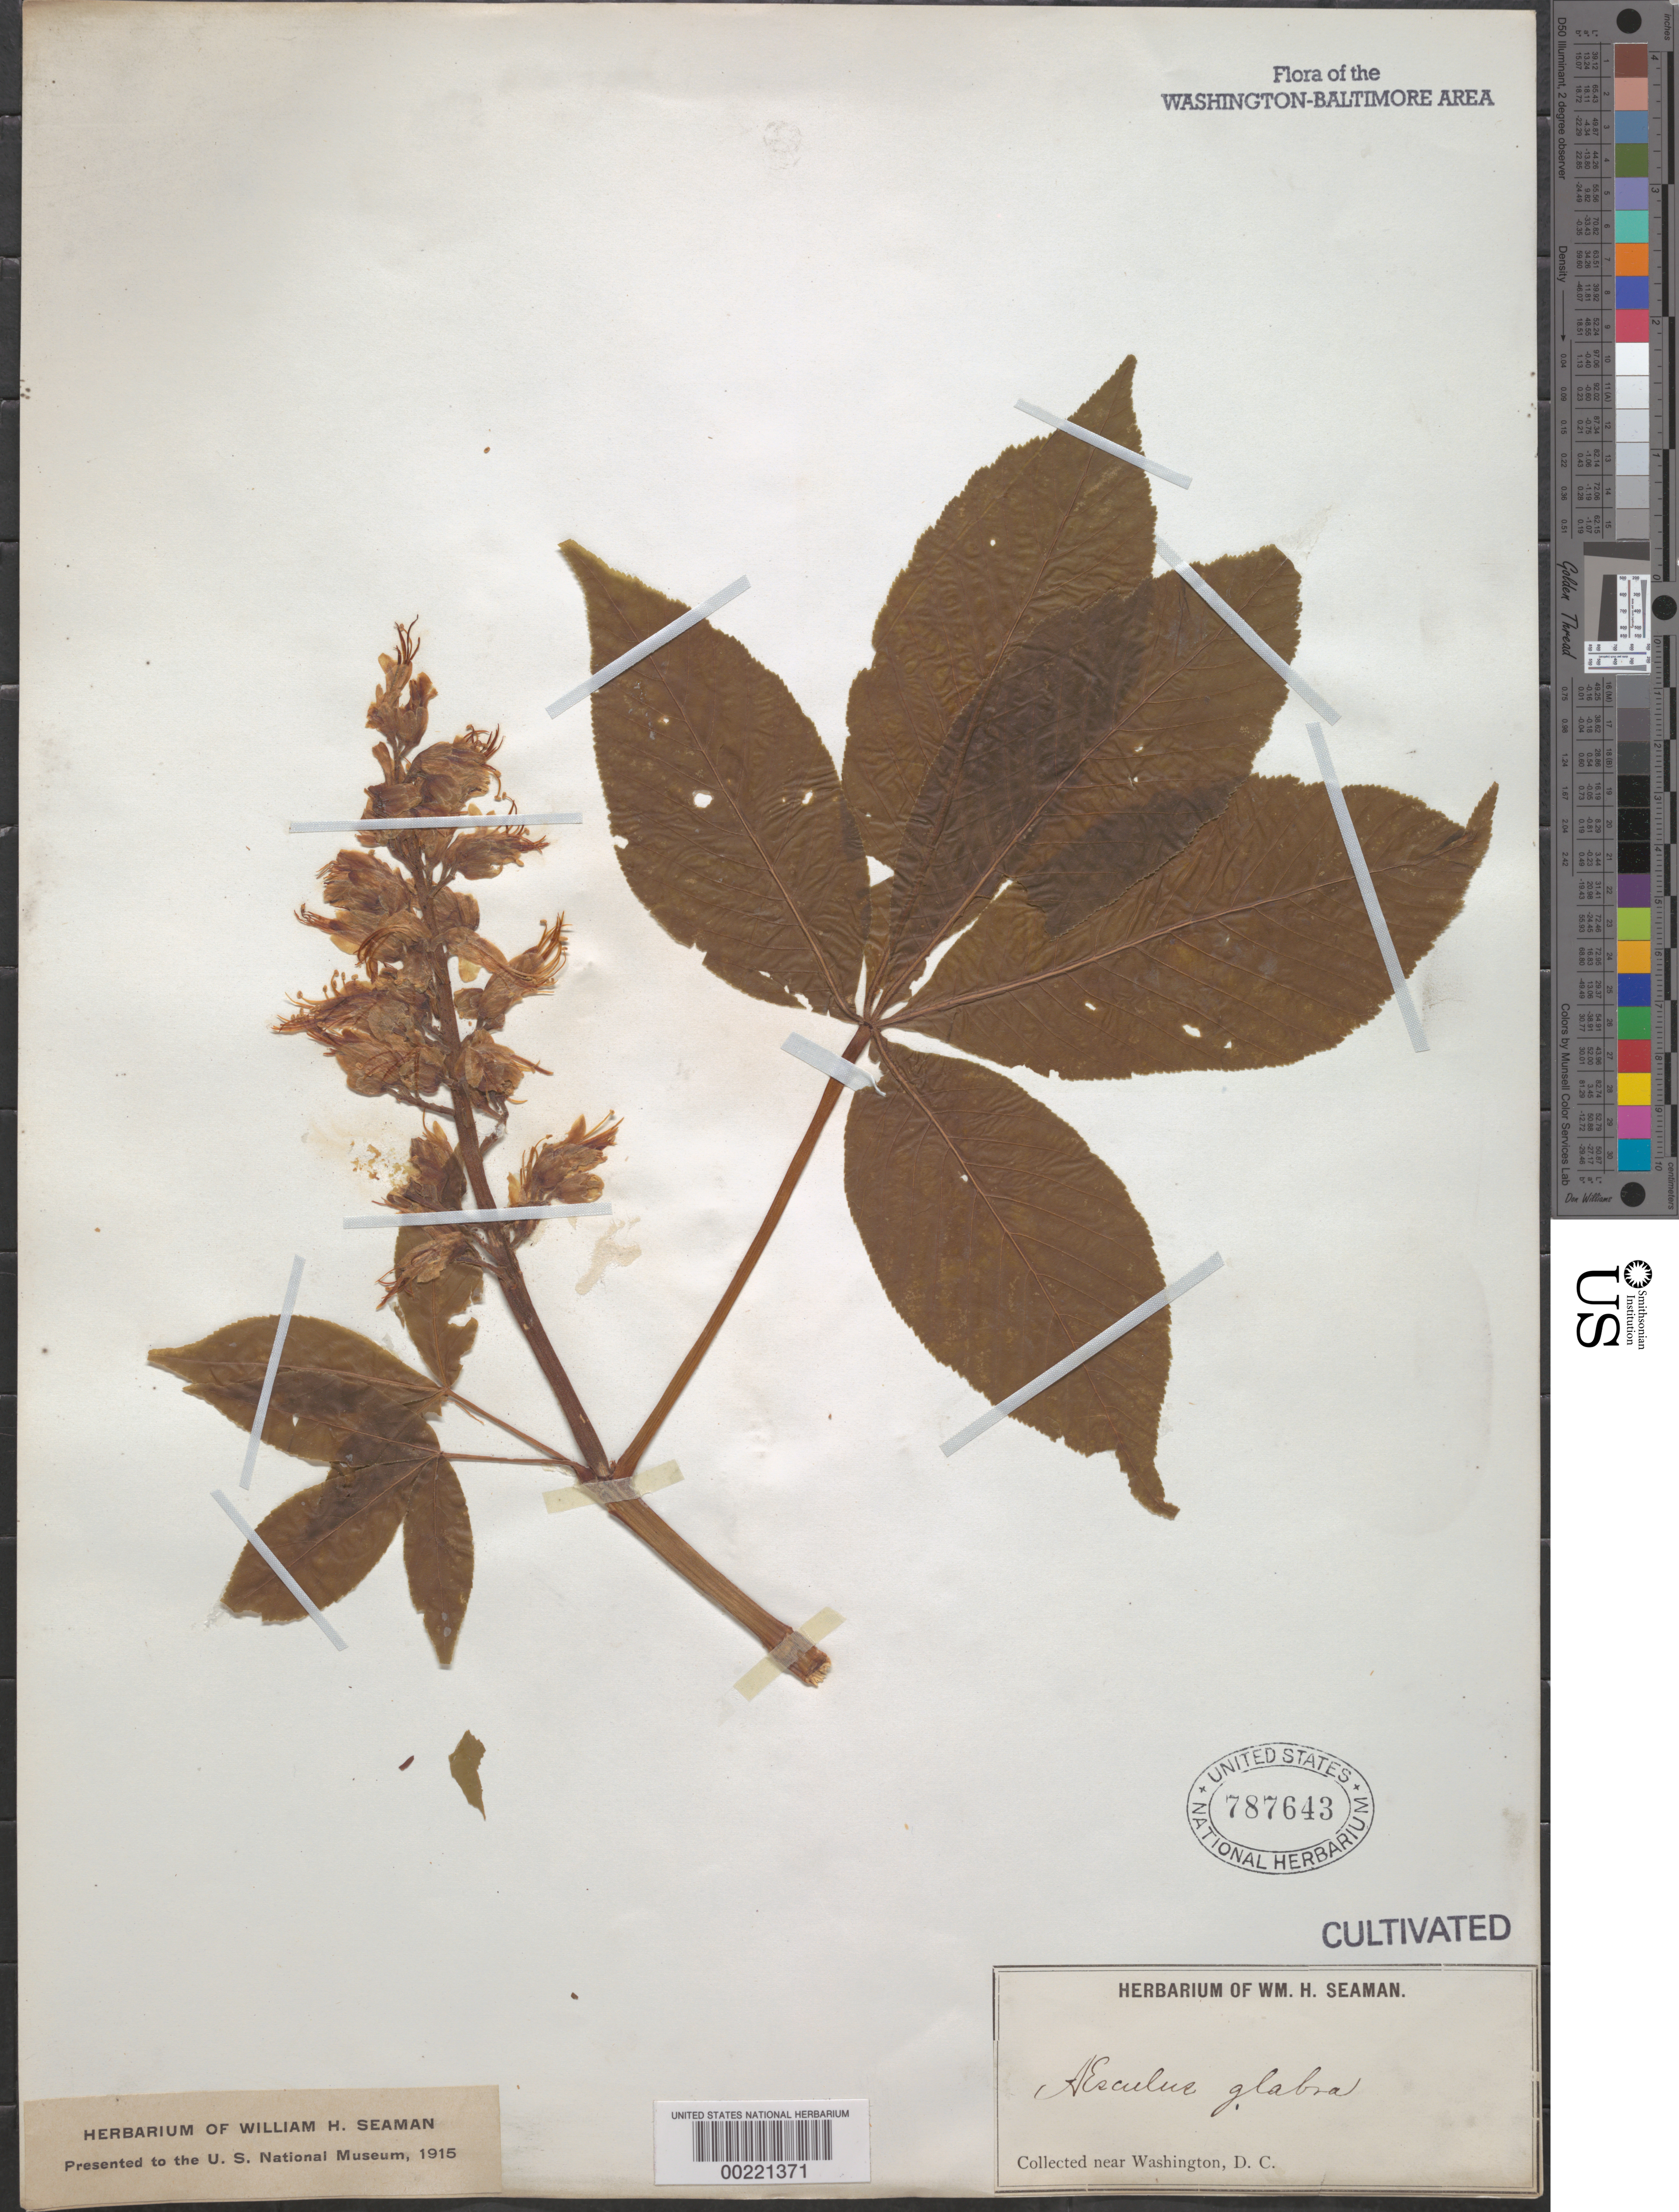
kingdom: Plantae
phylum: Tracheophyta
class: Magnoliopsida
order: Sapindales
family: Sapindaceae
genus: Aesculus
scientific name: Aesculus glabra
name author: Willd.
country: United States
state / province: District of Columbia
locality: Near Washington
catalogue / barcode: US 787643